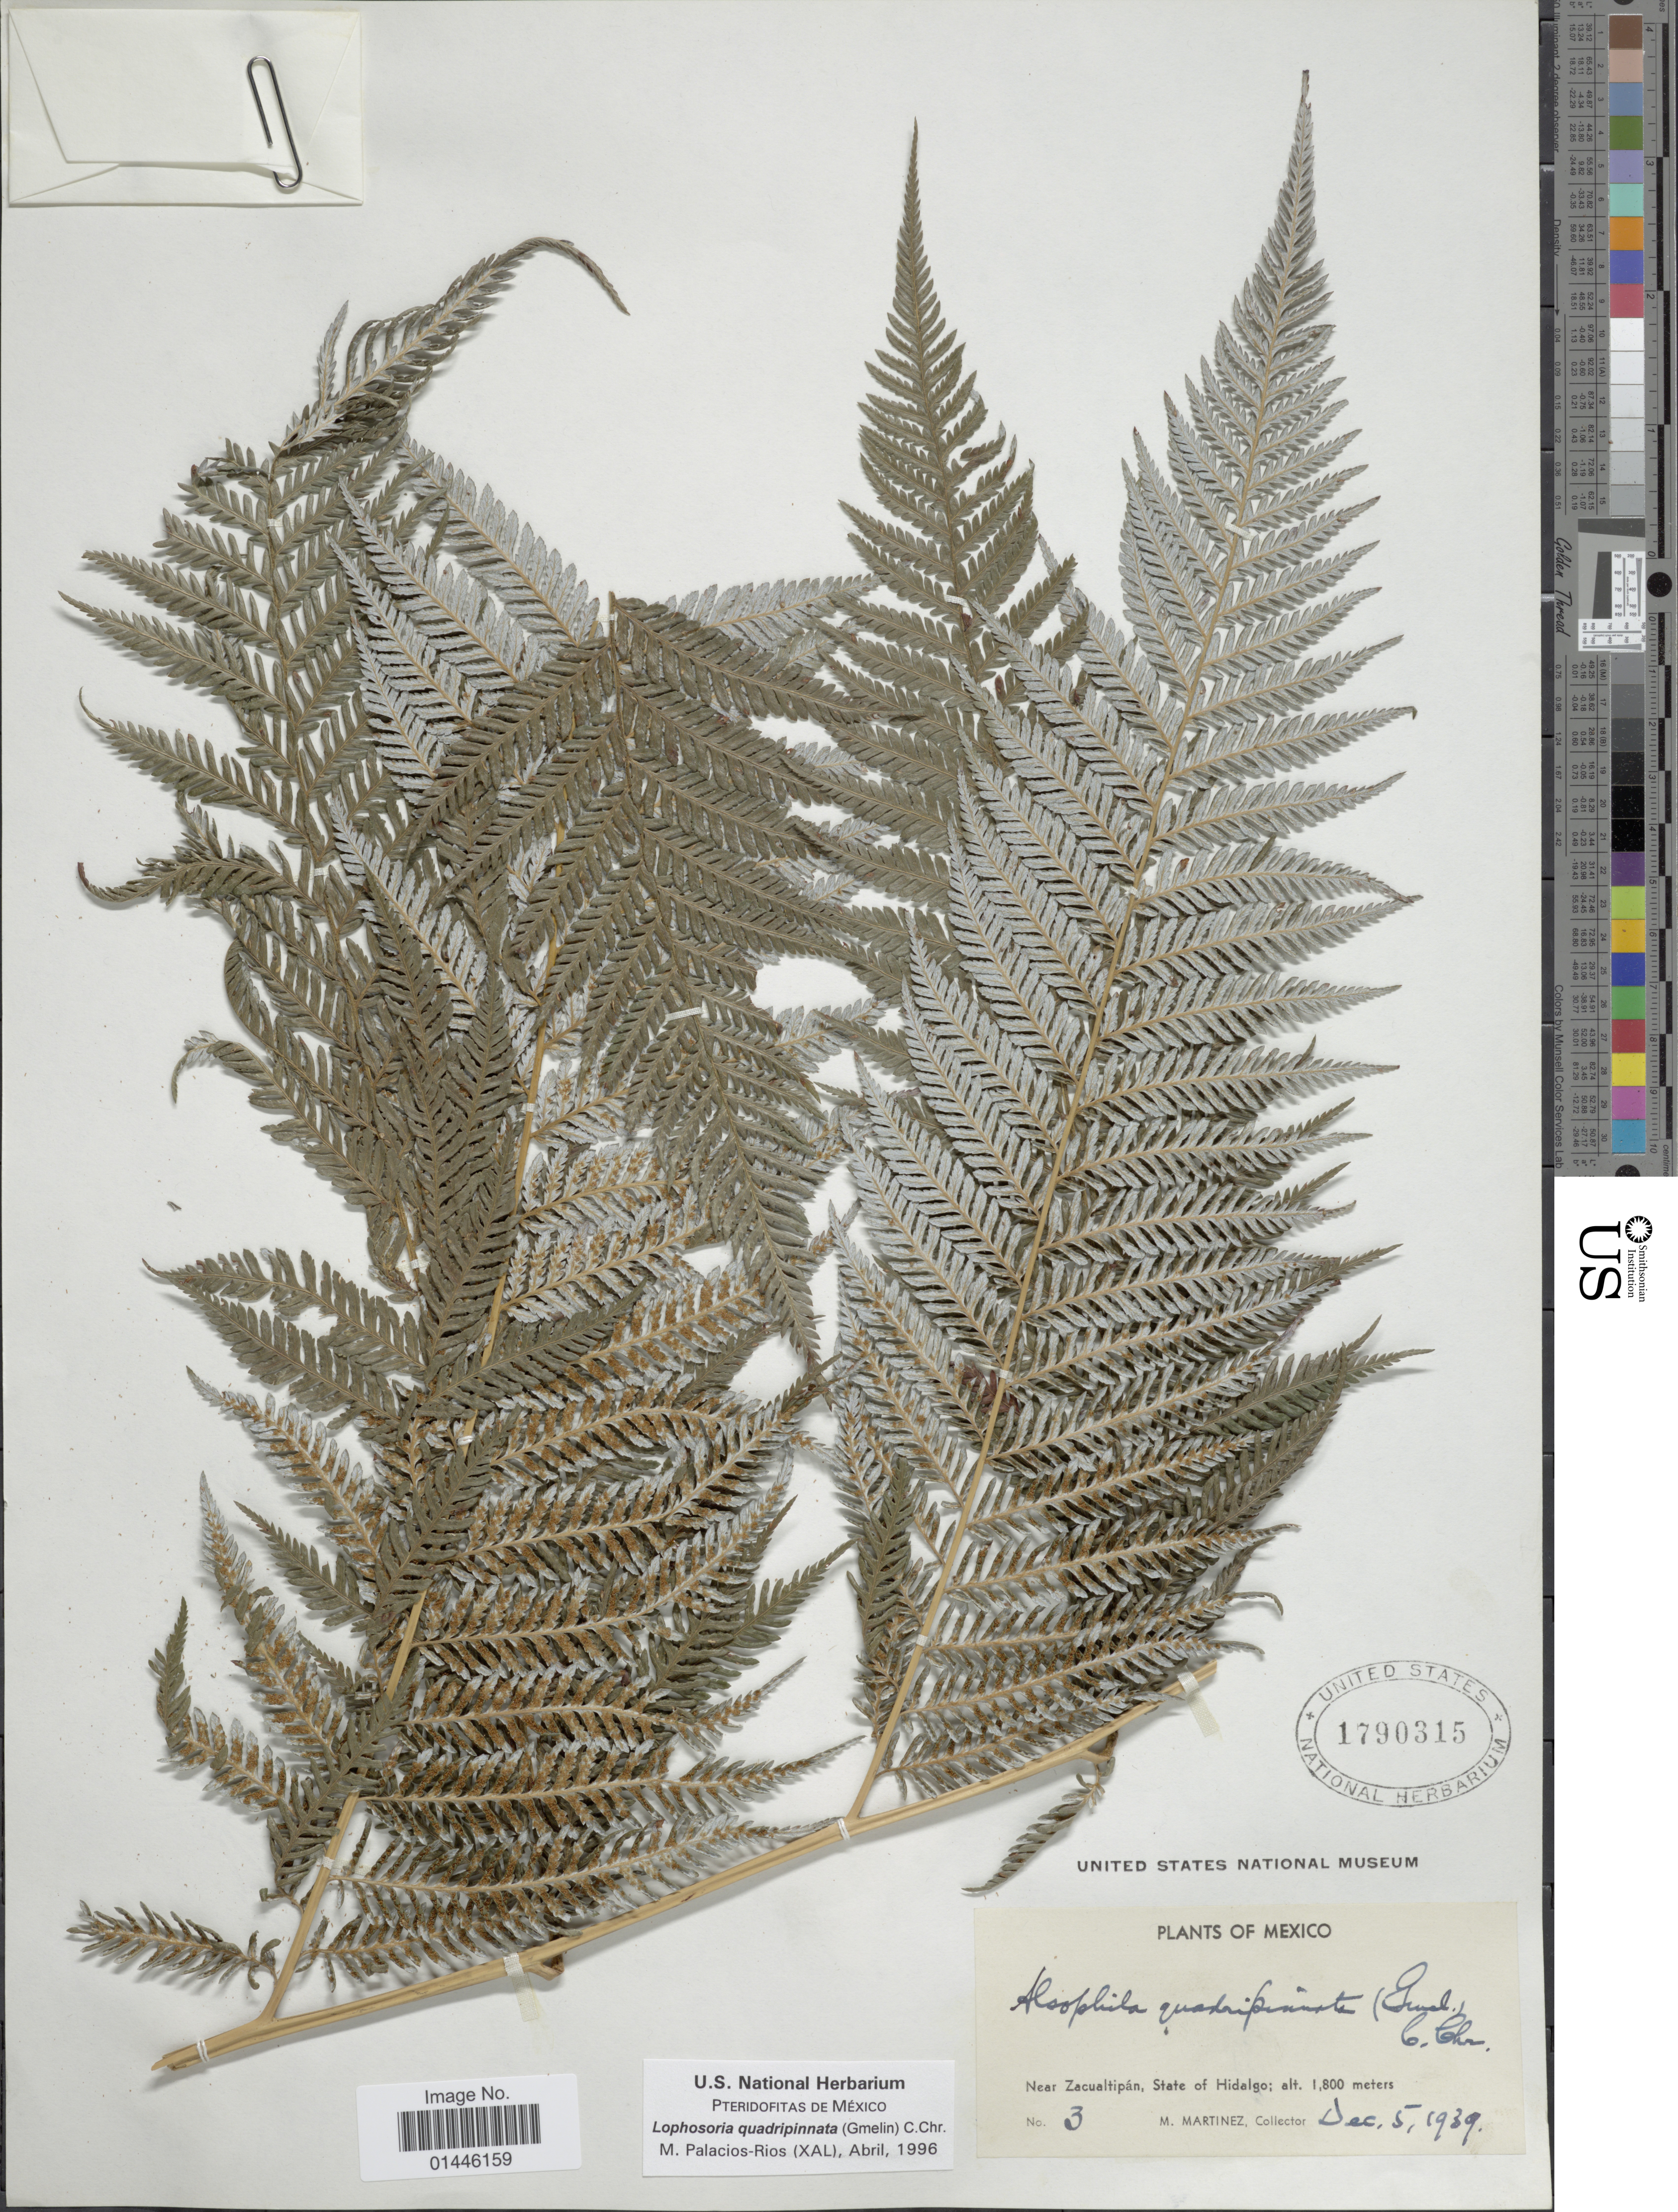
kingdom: Plantae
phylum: Tracheophyta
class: Polypodiopsida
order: Cyatheales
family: Dicksoniaceae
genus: Lophosoria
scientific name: Lophosoria quadripinnata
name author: (J.F. Gmel.) C. Chr.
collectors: M. Martinez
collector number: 3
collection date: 1939-12-05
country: Mexico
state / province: Hidalgo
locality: Near Zacualtipán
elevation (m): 1800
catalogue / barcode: US 1790315